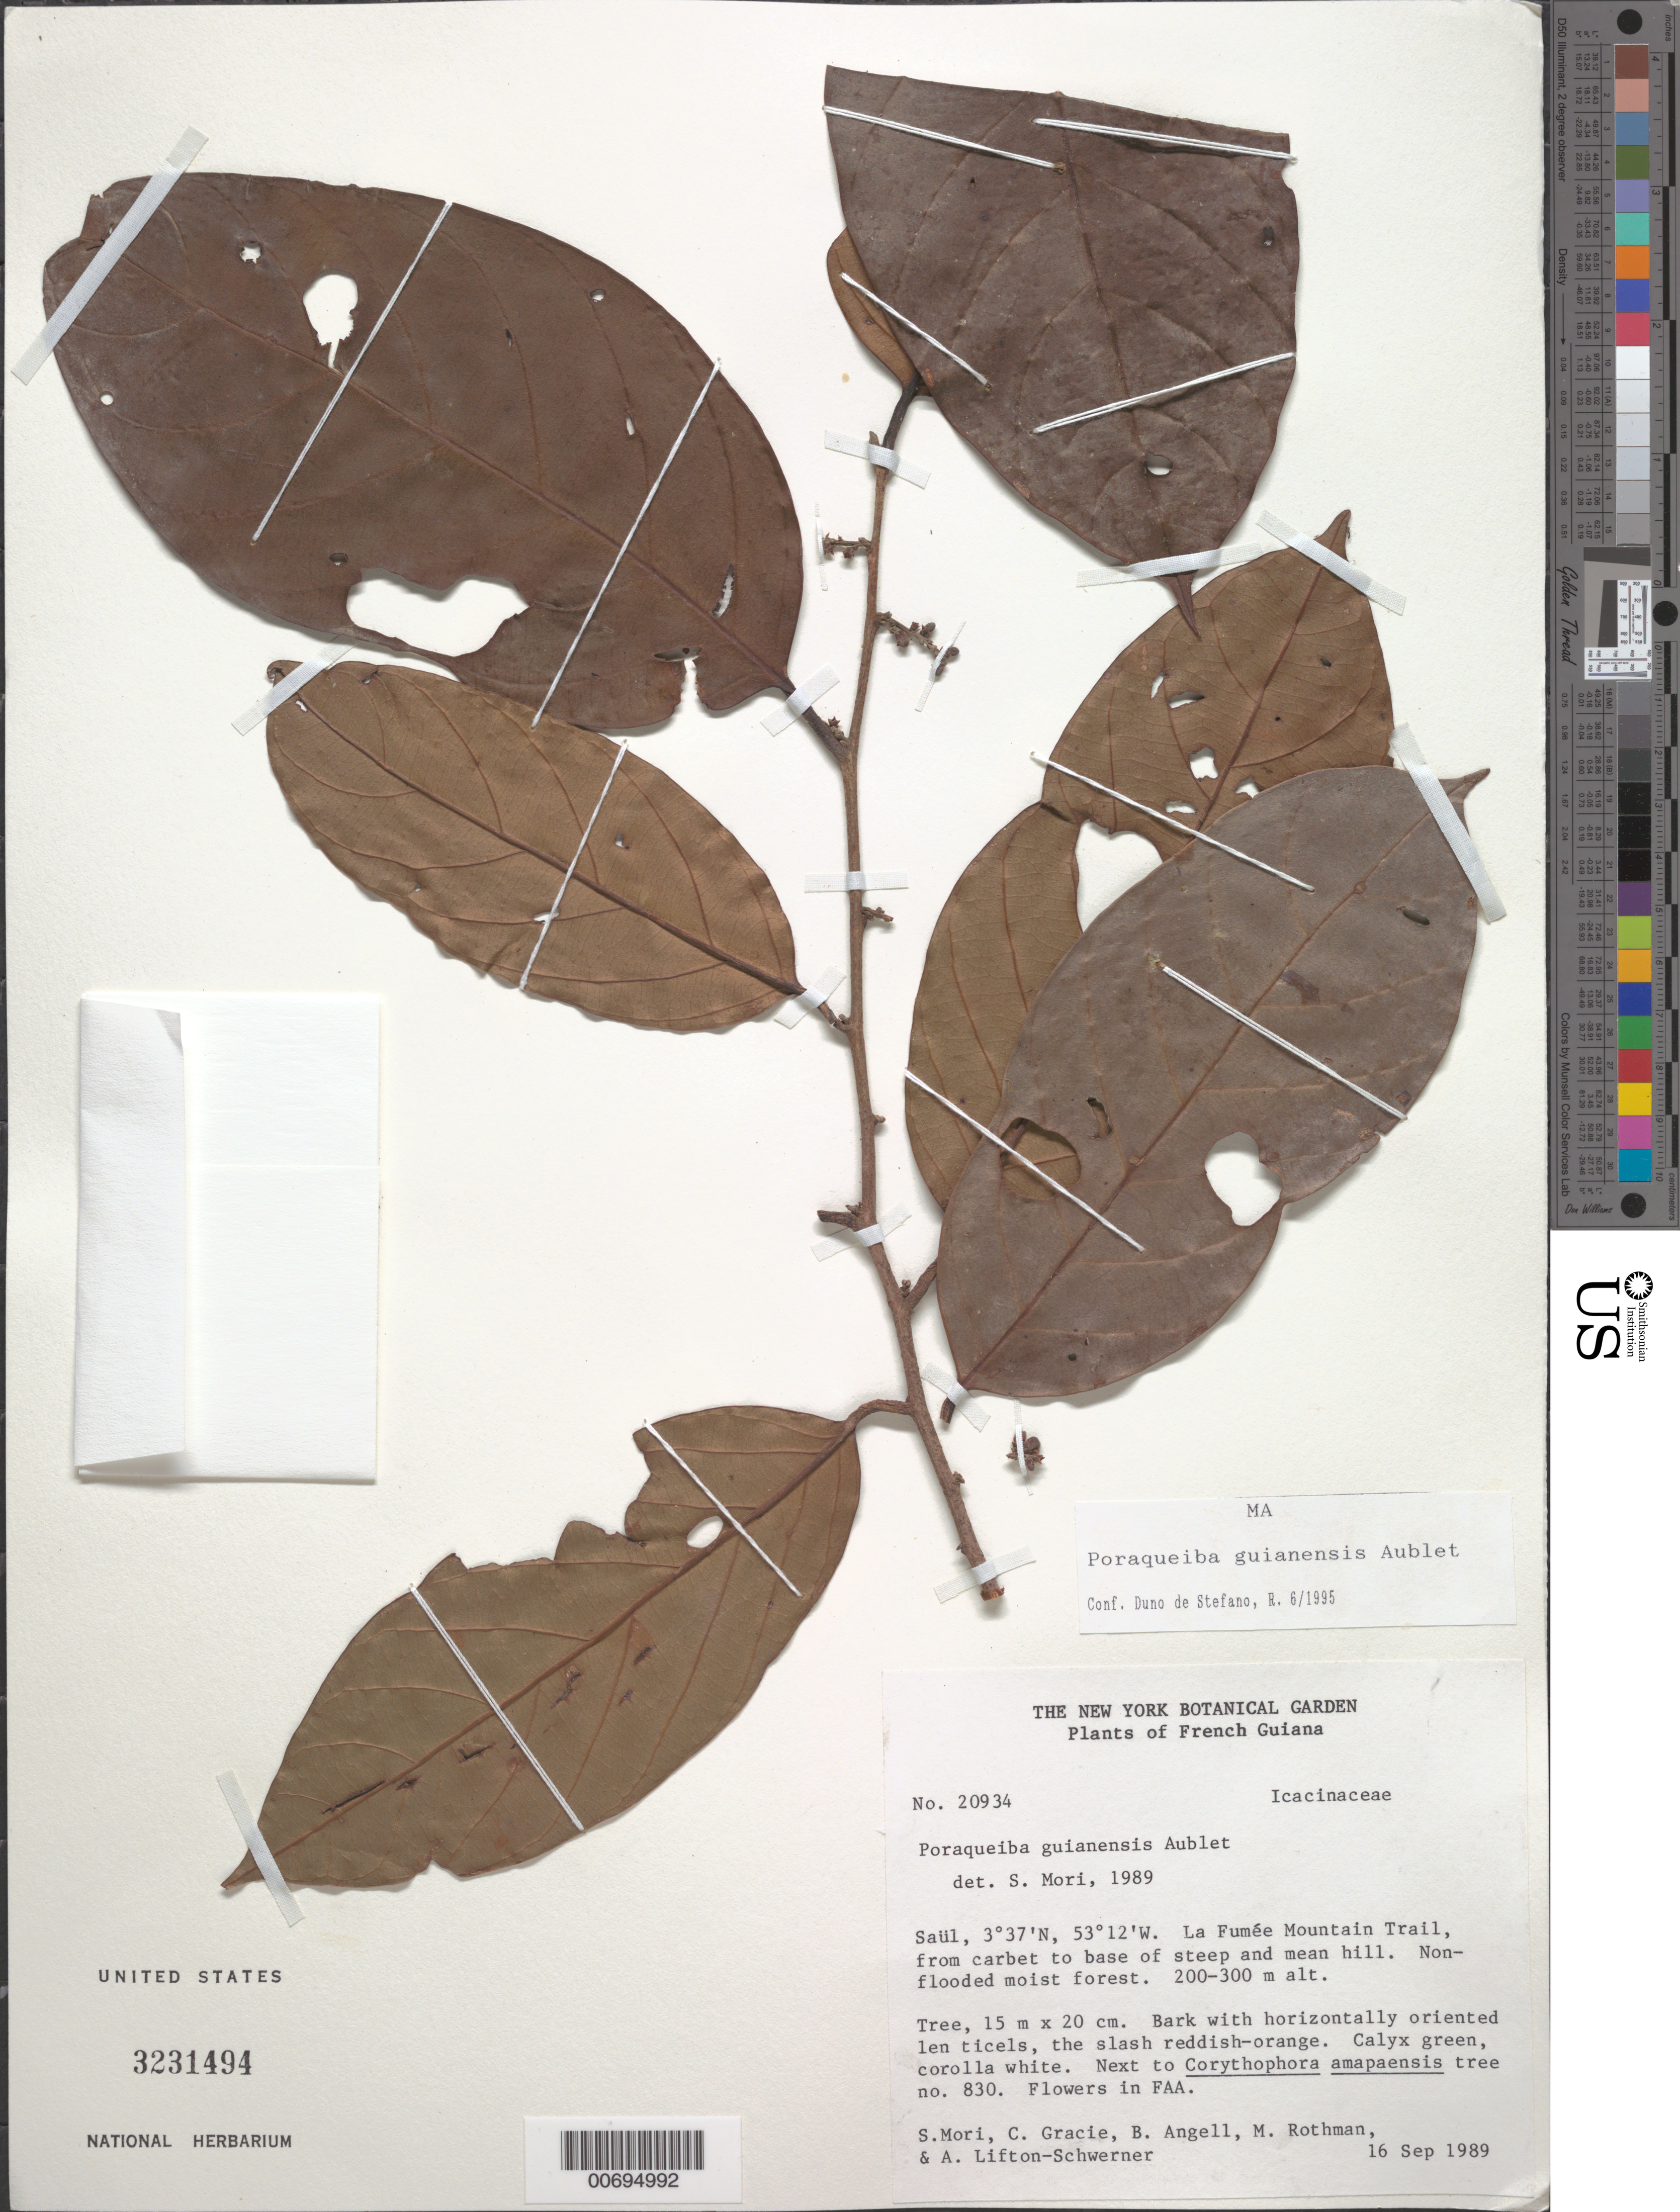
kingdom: Plantae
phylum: Tracheophyta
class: Magnoliopsida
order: Metteniusales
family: Metteniusaceae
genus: Poraqueiba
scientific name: Poraqueiba guianensis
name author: Aubl.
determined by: Duno de Stefano, R.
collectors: S. Mori, C. A. Gracie, Bobbi Angell, M. Rothman & K. Wrightman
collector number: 20934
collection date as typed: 16-Sep-89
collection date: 1989-09-16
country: French Guiana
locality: Saül, La Fumée Mountain Trail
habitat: Non-flooded moist forest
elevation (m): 200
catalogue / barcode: US 3231494